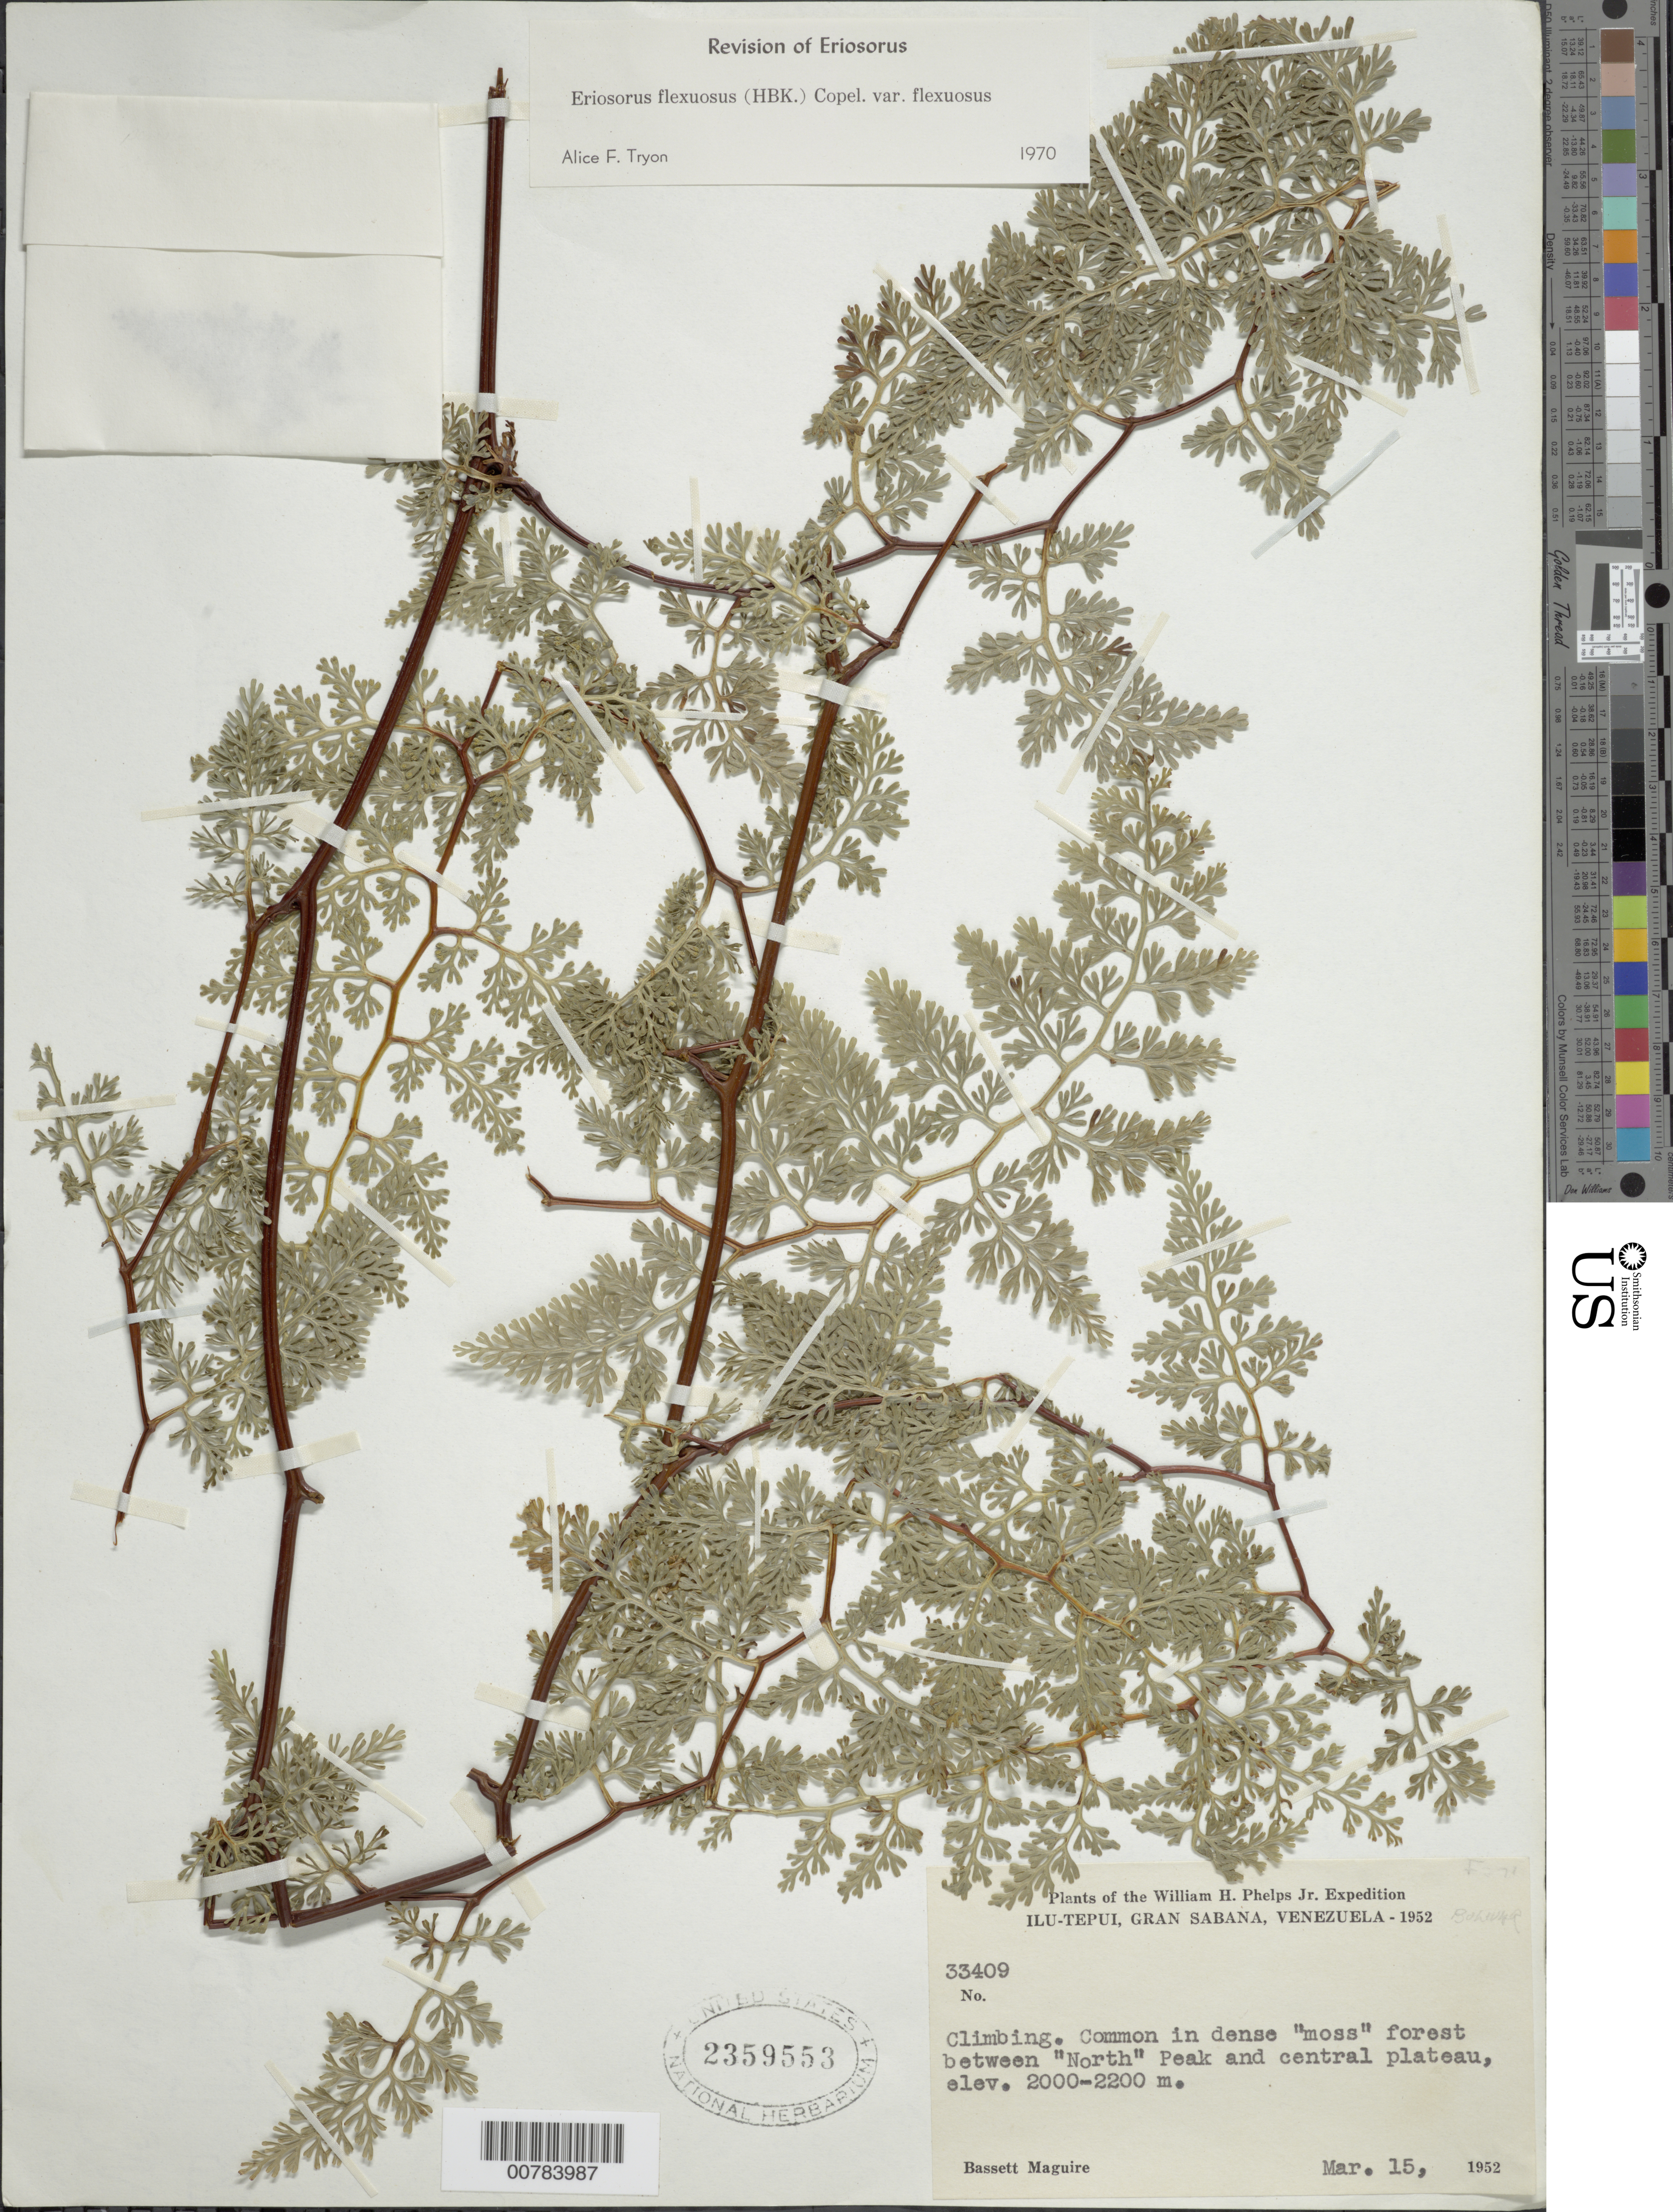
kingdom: Plantae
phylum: Tracheophyta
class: Polypodiopsida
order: Polypodiales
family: Pteridaceae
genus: Jamesonia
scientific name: Jamesonia flexuosa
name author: (Humb. & Bonpl.) Christenh.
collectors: B. Maguire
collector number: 33409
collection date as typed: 15-Mar-52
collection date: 1952-03-15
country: Venezuela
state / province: Bolívar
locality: Gran Sabana, Ilu-tepuí, saddle between North Peak and Central Plateau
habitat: Dense "moss" forest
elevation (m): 2000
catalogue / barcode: US 2359553